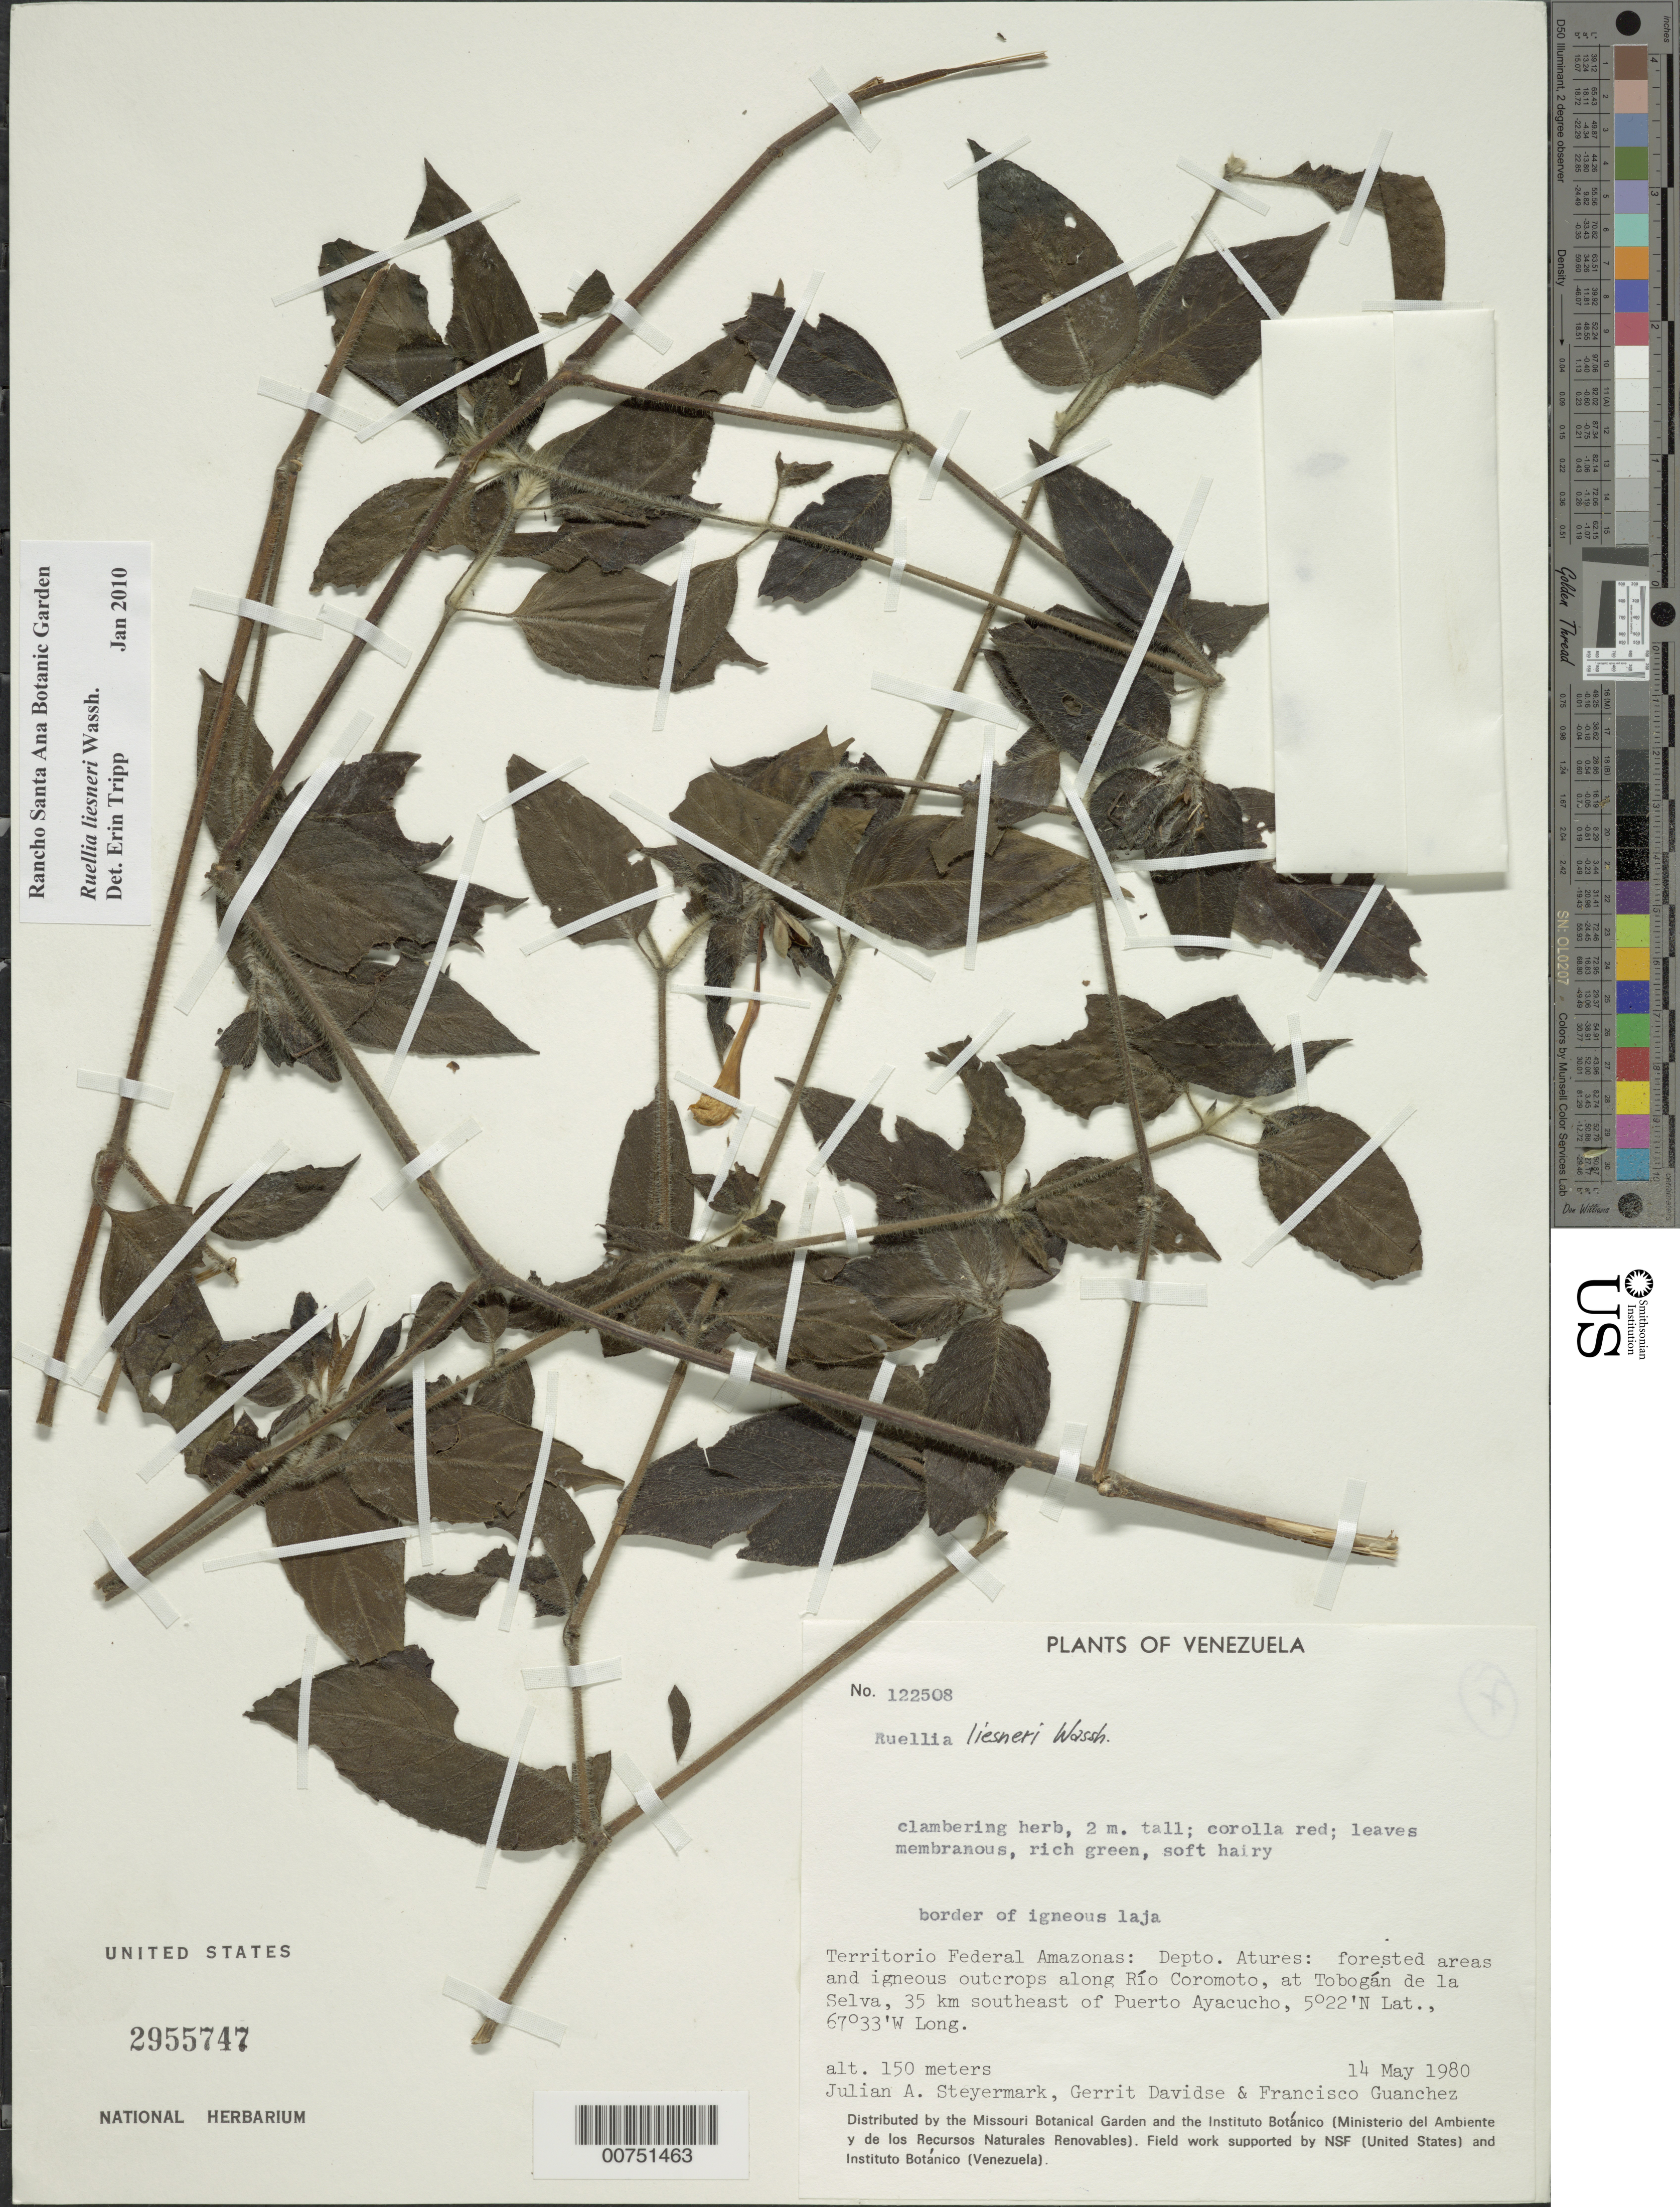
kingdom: Plantae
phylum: Tracheophyta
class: Magnoliopsida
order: Lamiales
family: Acanthaceae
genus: Ruellia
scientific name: Ruellia liesneri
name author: Wassh.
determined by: Wasshausen, Dieter C., (BOT), Smithsonian Institution - National Museum of Natural History (UNITED STATES)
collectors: J. Steyermark, G. Davidse & F. Guánchez M.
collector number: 122508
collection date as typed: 14-May-80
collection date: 1980-05-14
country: Venezuela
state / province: Amazonas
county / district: Atures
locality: Río Coromoto, at Tobogan de la Selva, 35 km SE of Puerto Ayacucho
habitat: Forested areas and igneous outcrops; border of igneous laja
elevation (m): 150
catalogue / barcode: US 2955747